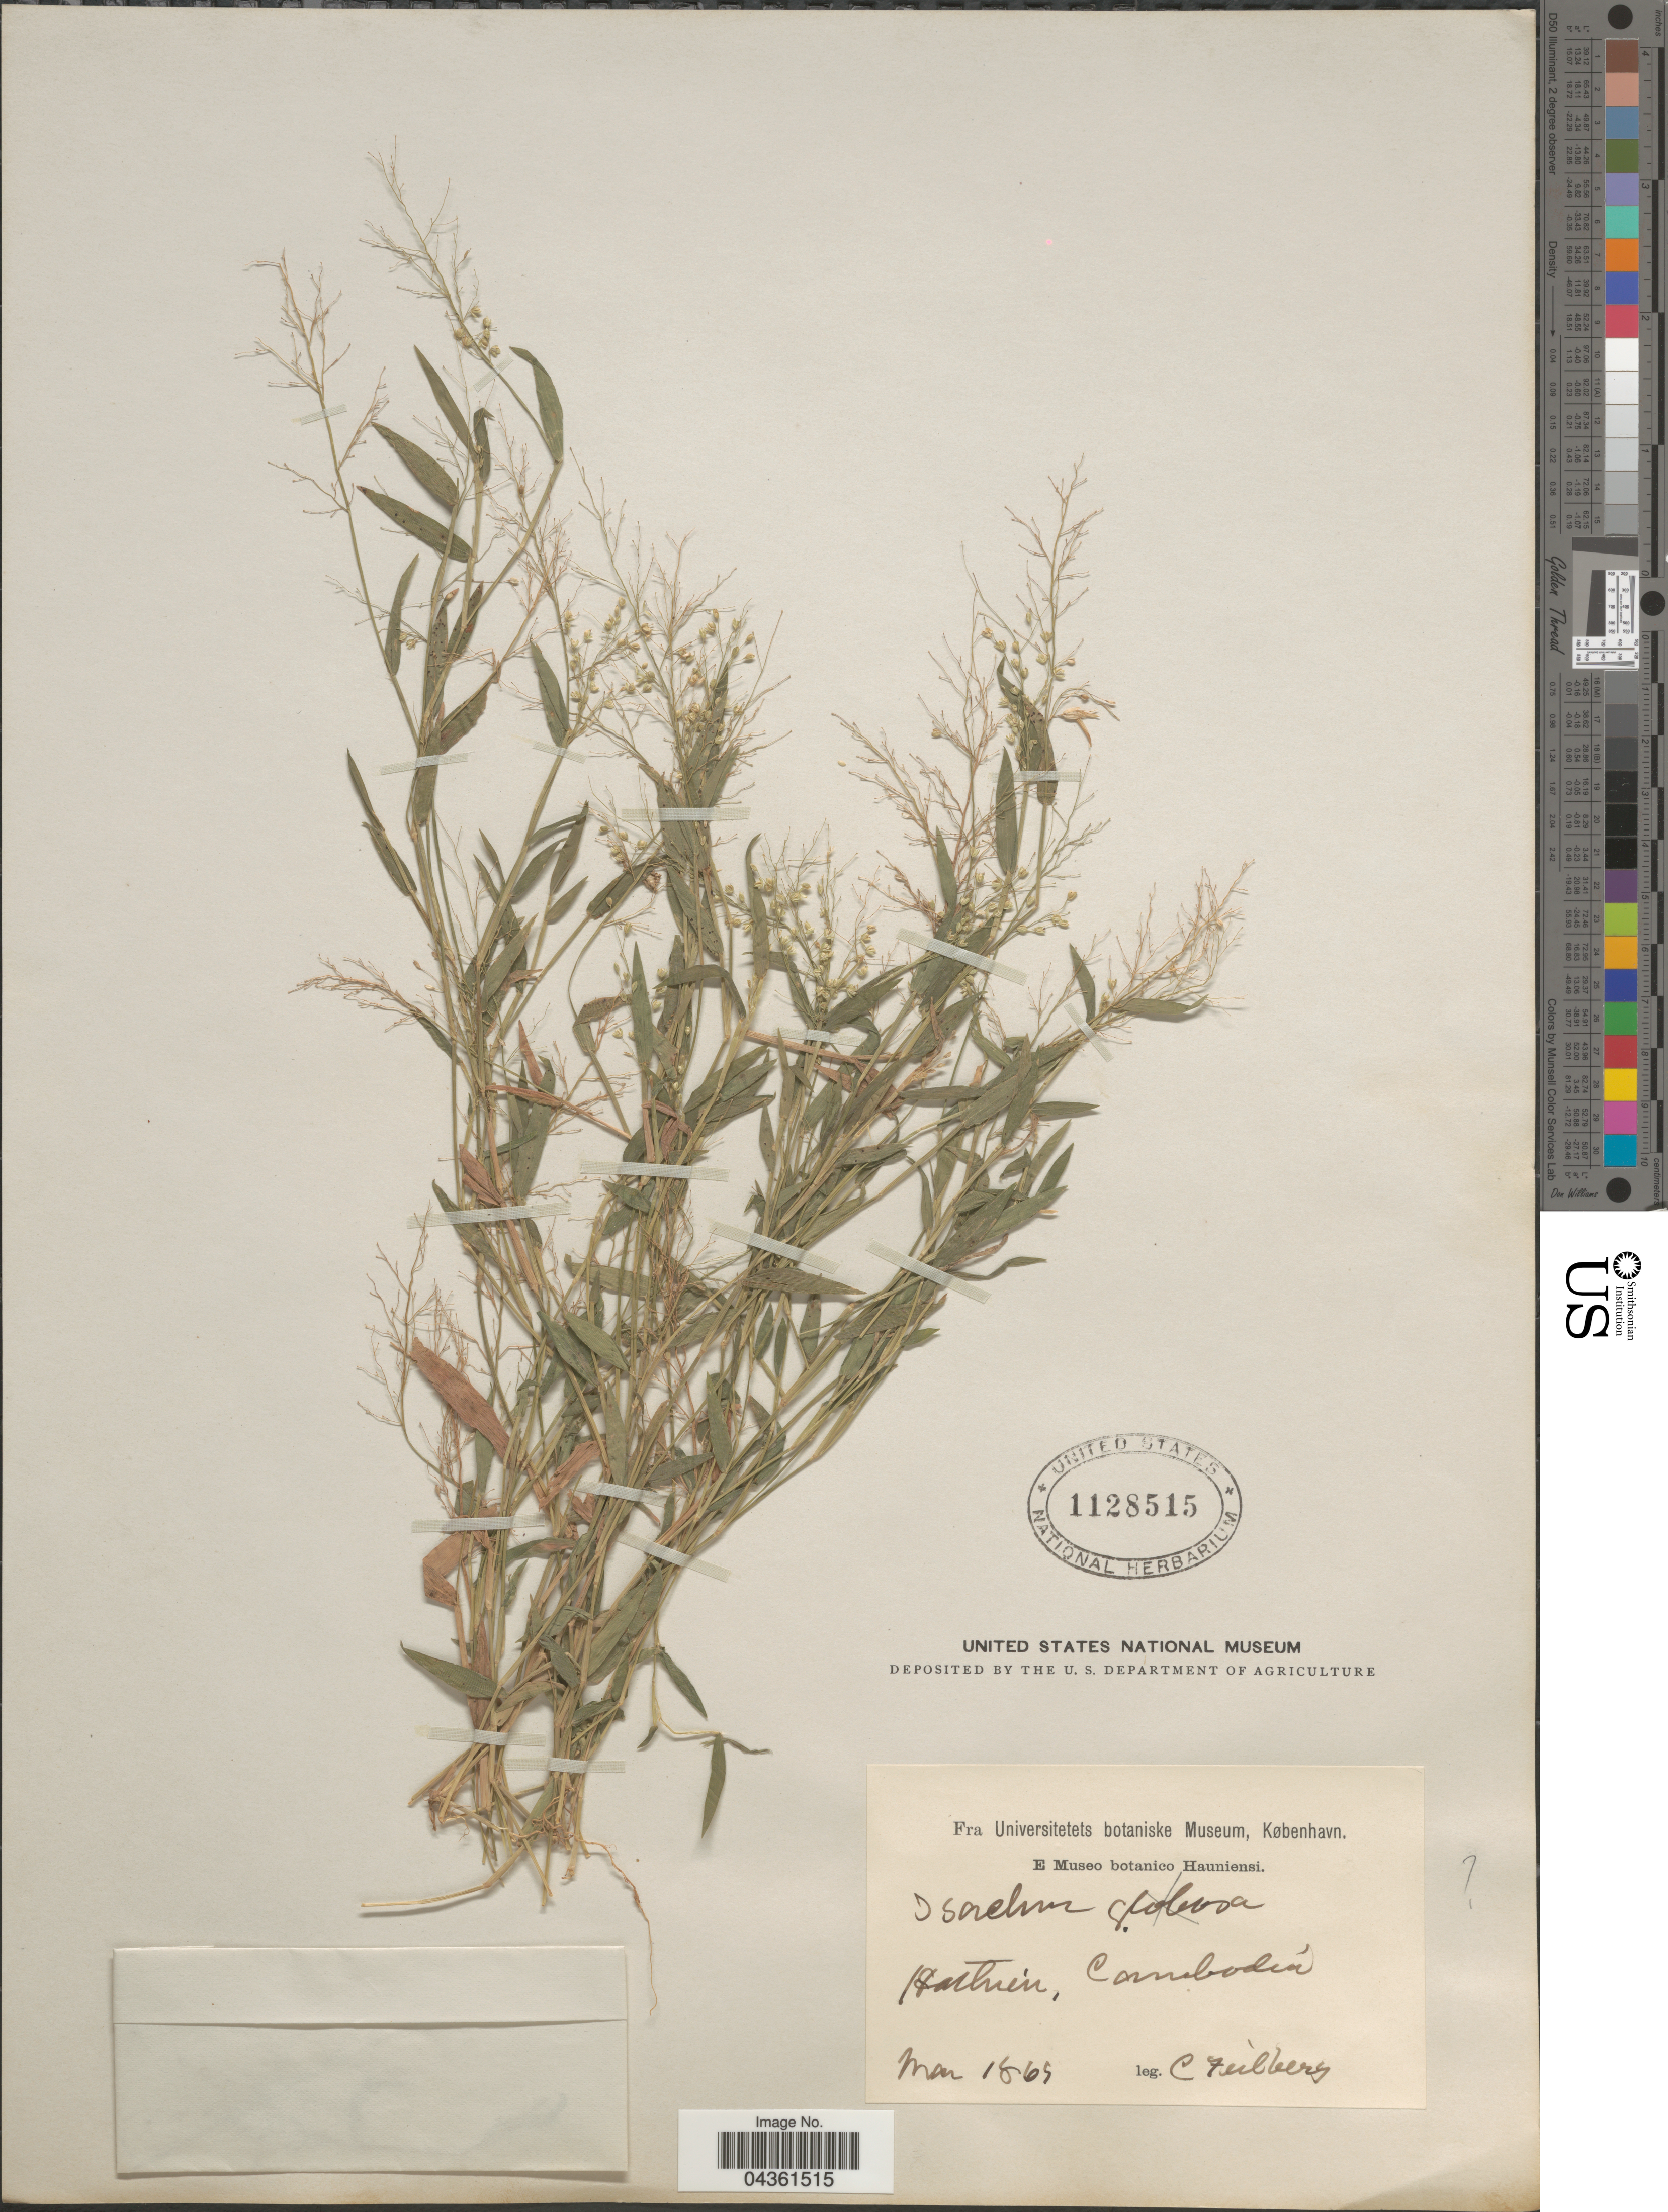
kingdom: Plantae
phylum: Tracheophyta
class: Liliopsida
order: Poales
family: Poaceae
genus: Isachne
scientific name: Isachne globosa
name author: (Thunb.) Kuntze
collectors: C. Feilberg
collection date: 1865-03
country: Cambodia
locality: Hathien [interpreted].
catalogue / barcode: US 1128515